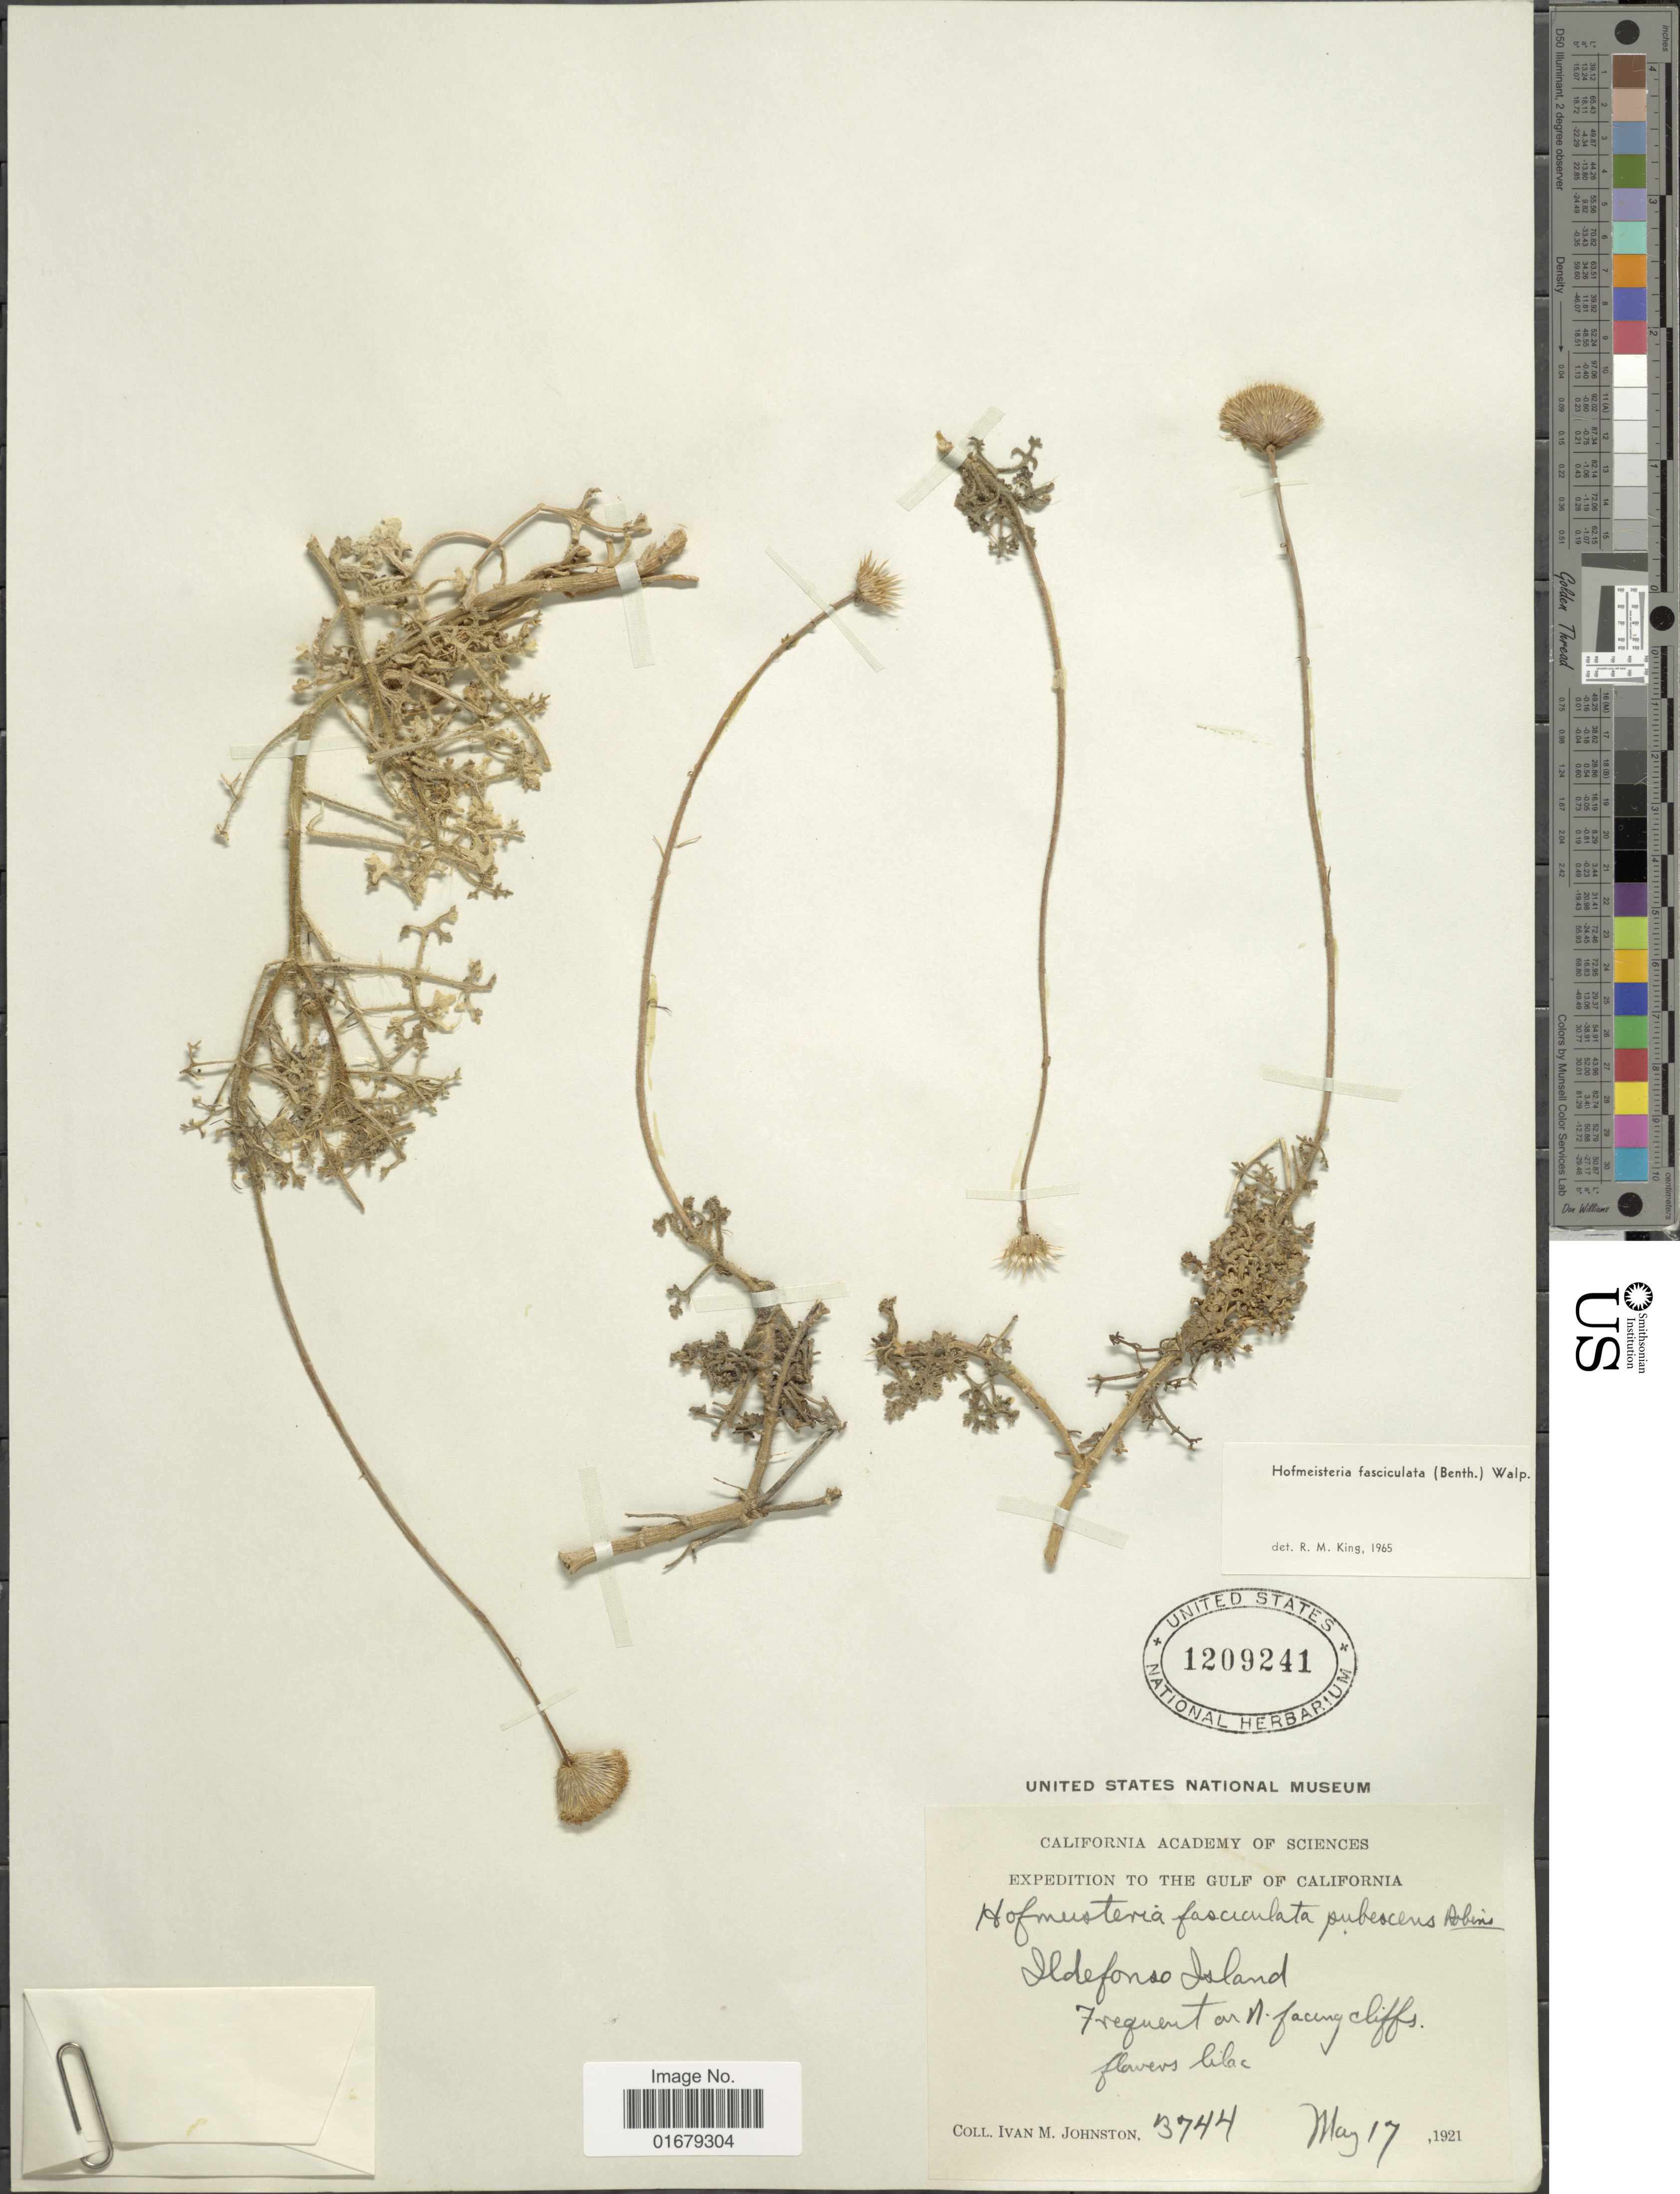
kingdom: Plantae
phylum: Tracheophyta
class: Magnoliopsida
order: Asterales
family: Asteraceae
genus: Hofmeisteria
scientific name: Hofmeisteria fasciculata var. pubescens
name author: (S. Watson) B.L. Rob.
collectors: I.M. Johnston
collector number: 3744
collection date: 1921-05-17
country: Mexico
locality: The Gulf of California, Ildefonso Island.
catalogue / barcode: US 1209241